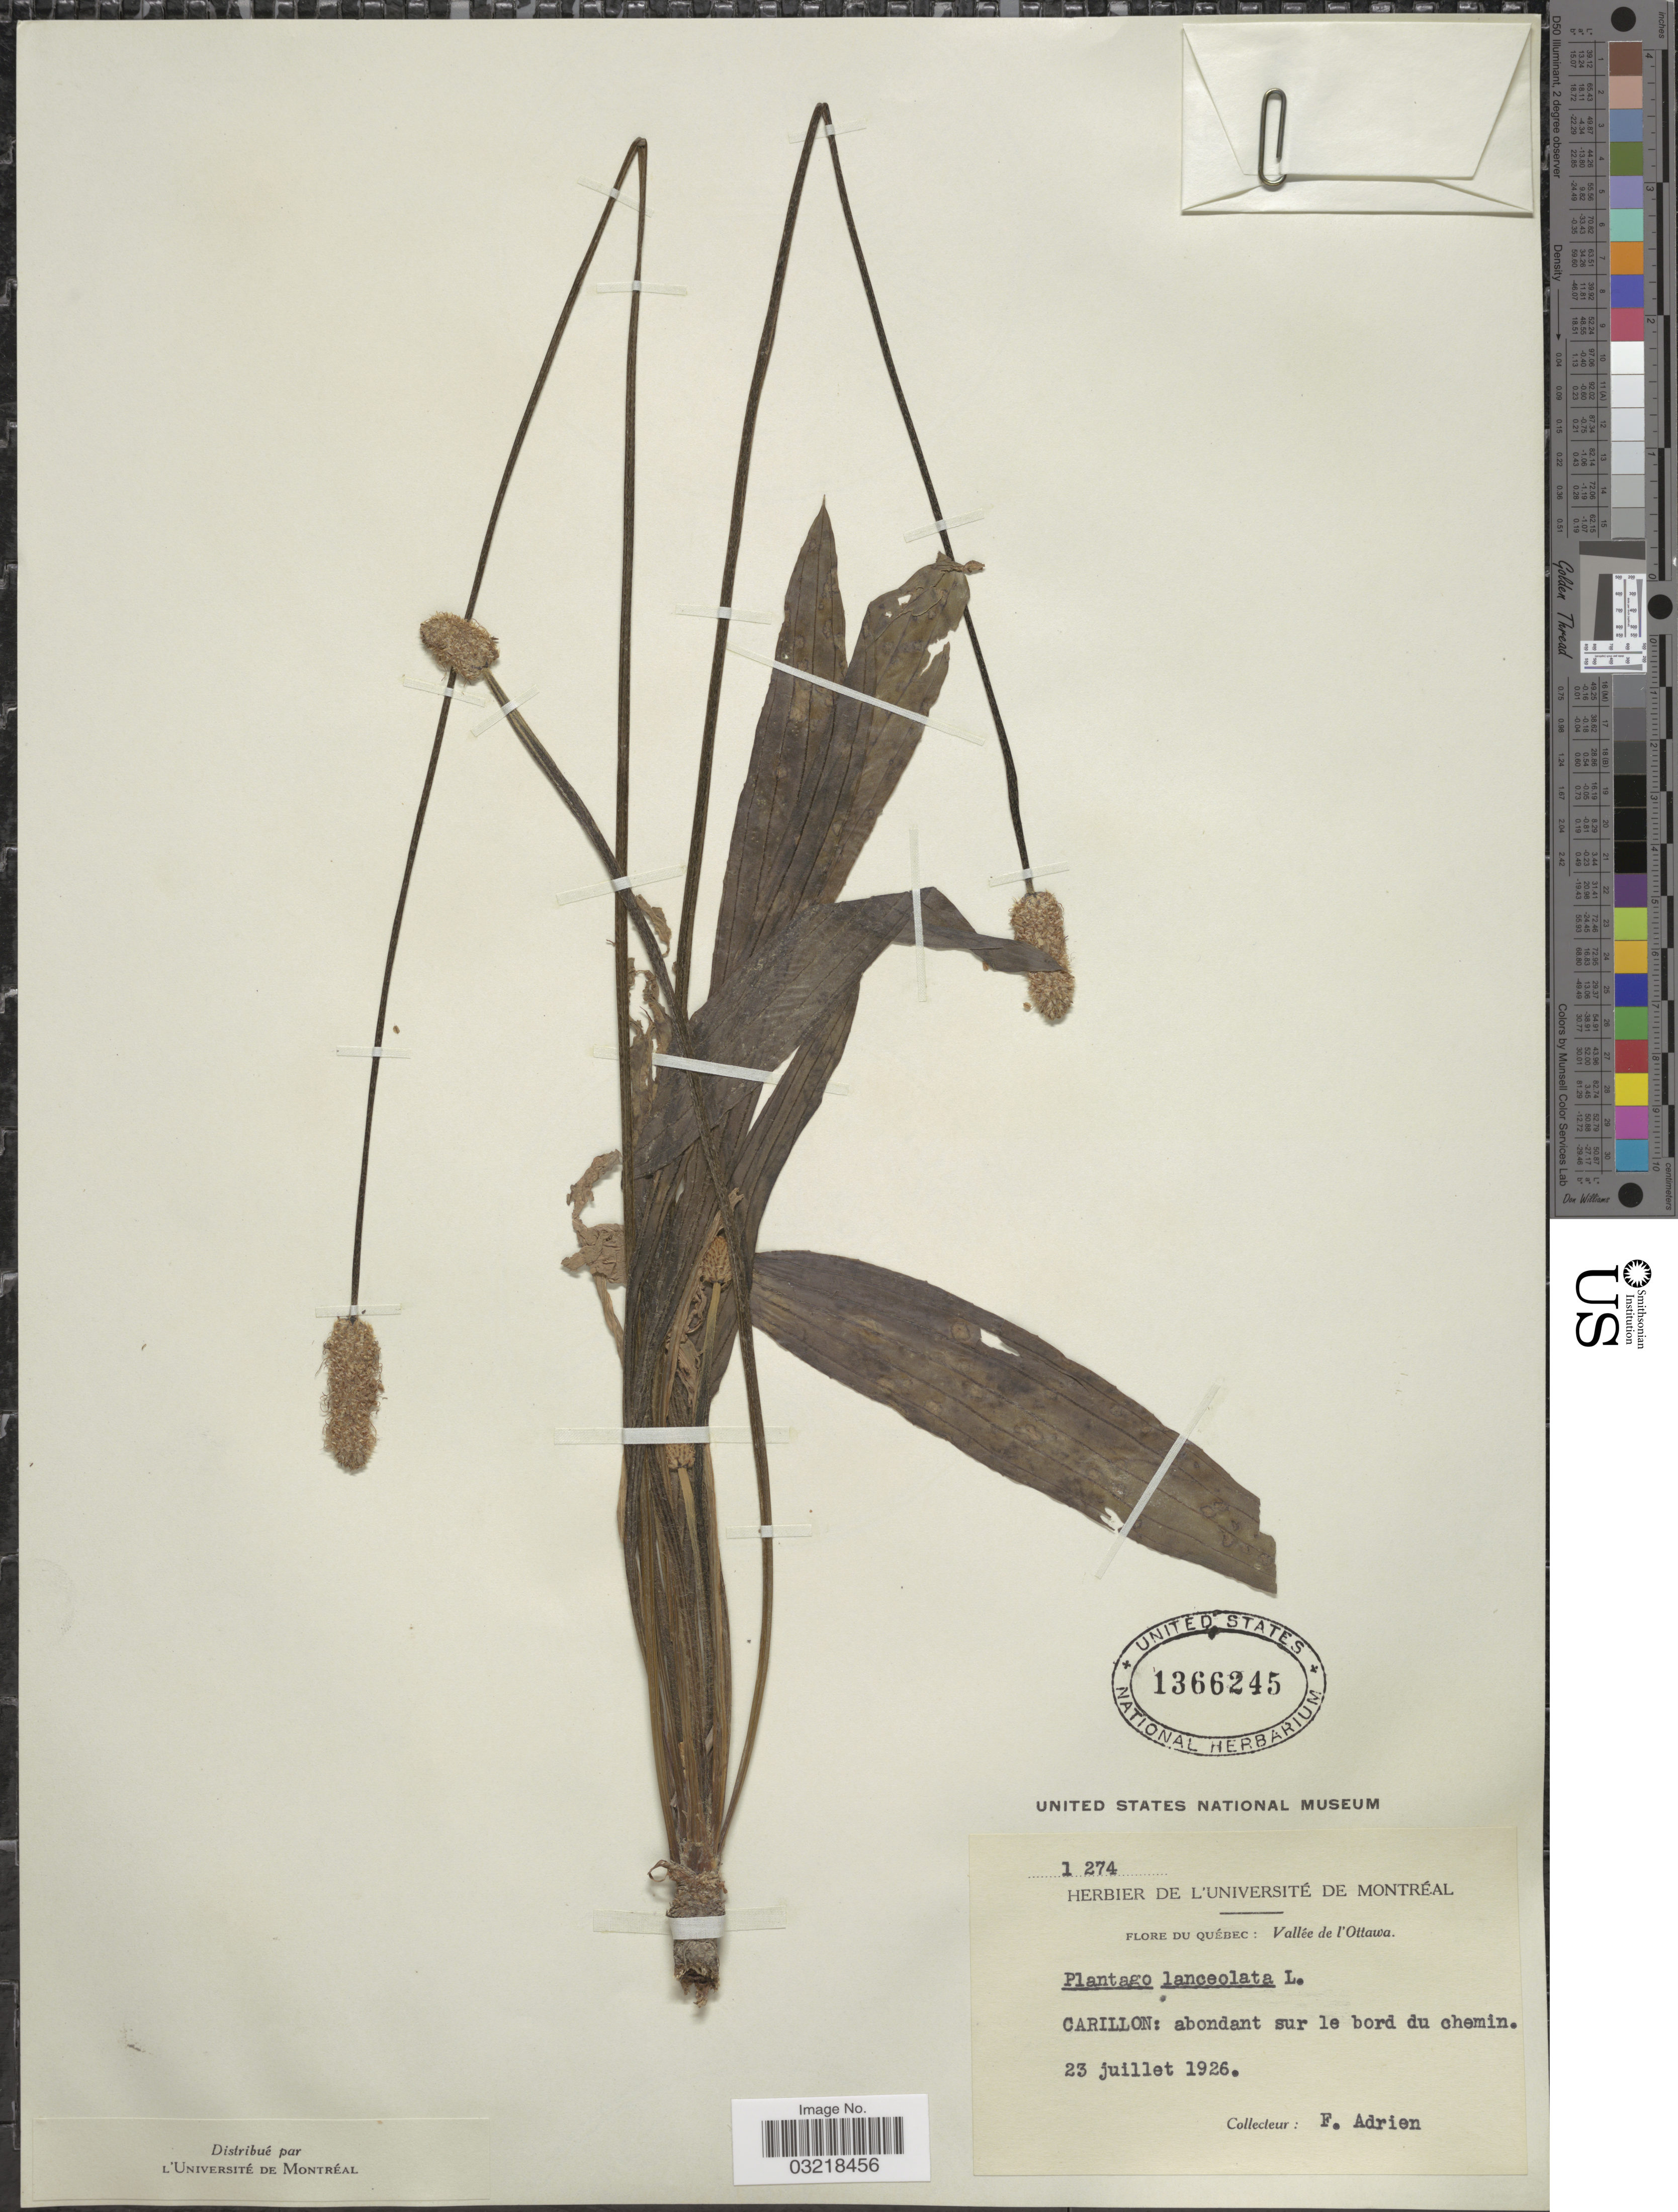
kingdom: Plantae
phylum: Tracheophyta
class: Magnoliopsida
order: Lamiales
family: Plantaginaceae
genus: Plantago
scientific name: Plantago lanceolata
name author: L.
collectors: F. Adrien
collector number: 1274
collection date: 1926-07-23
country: Canada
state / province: Quebec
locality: Vallée de l'Ottawa. Carillon: abondant sur le bord du chemin.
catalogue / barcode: US 1366245